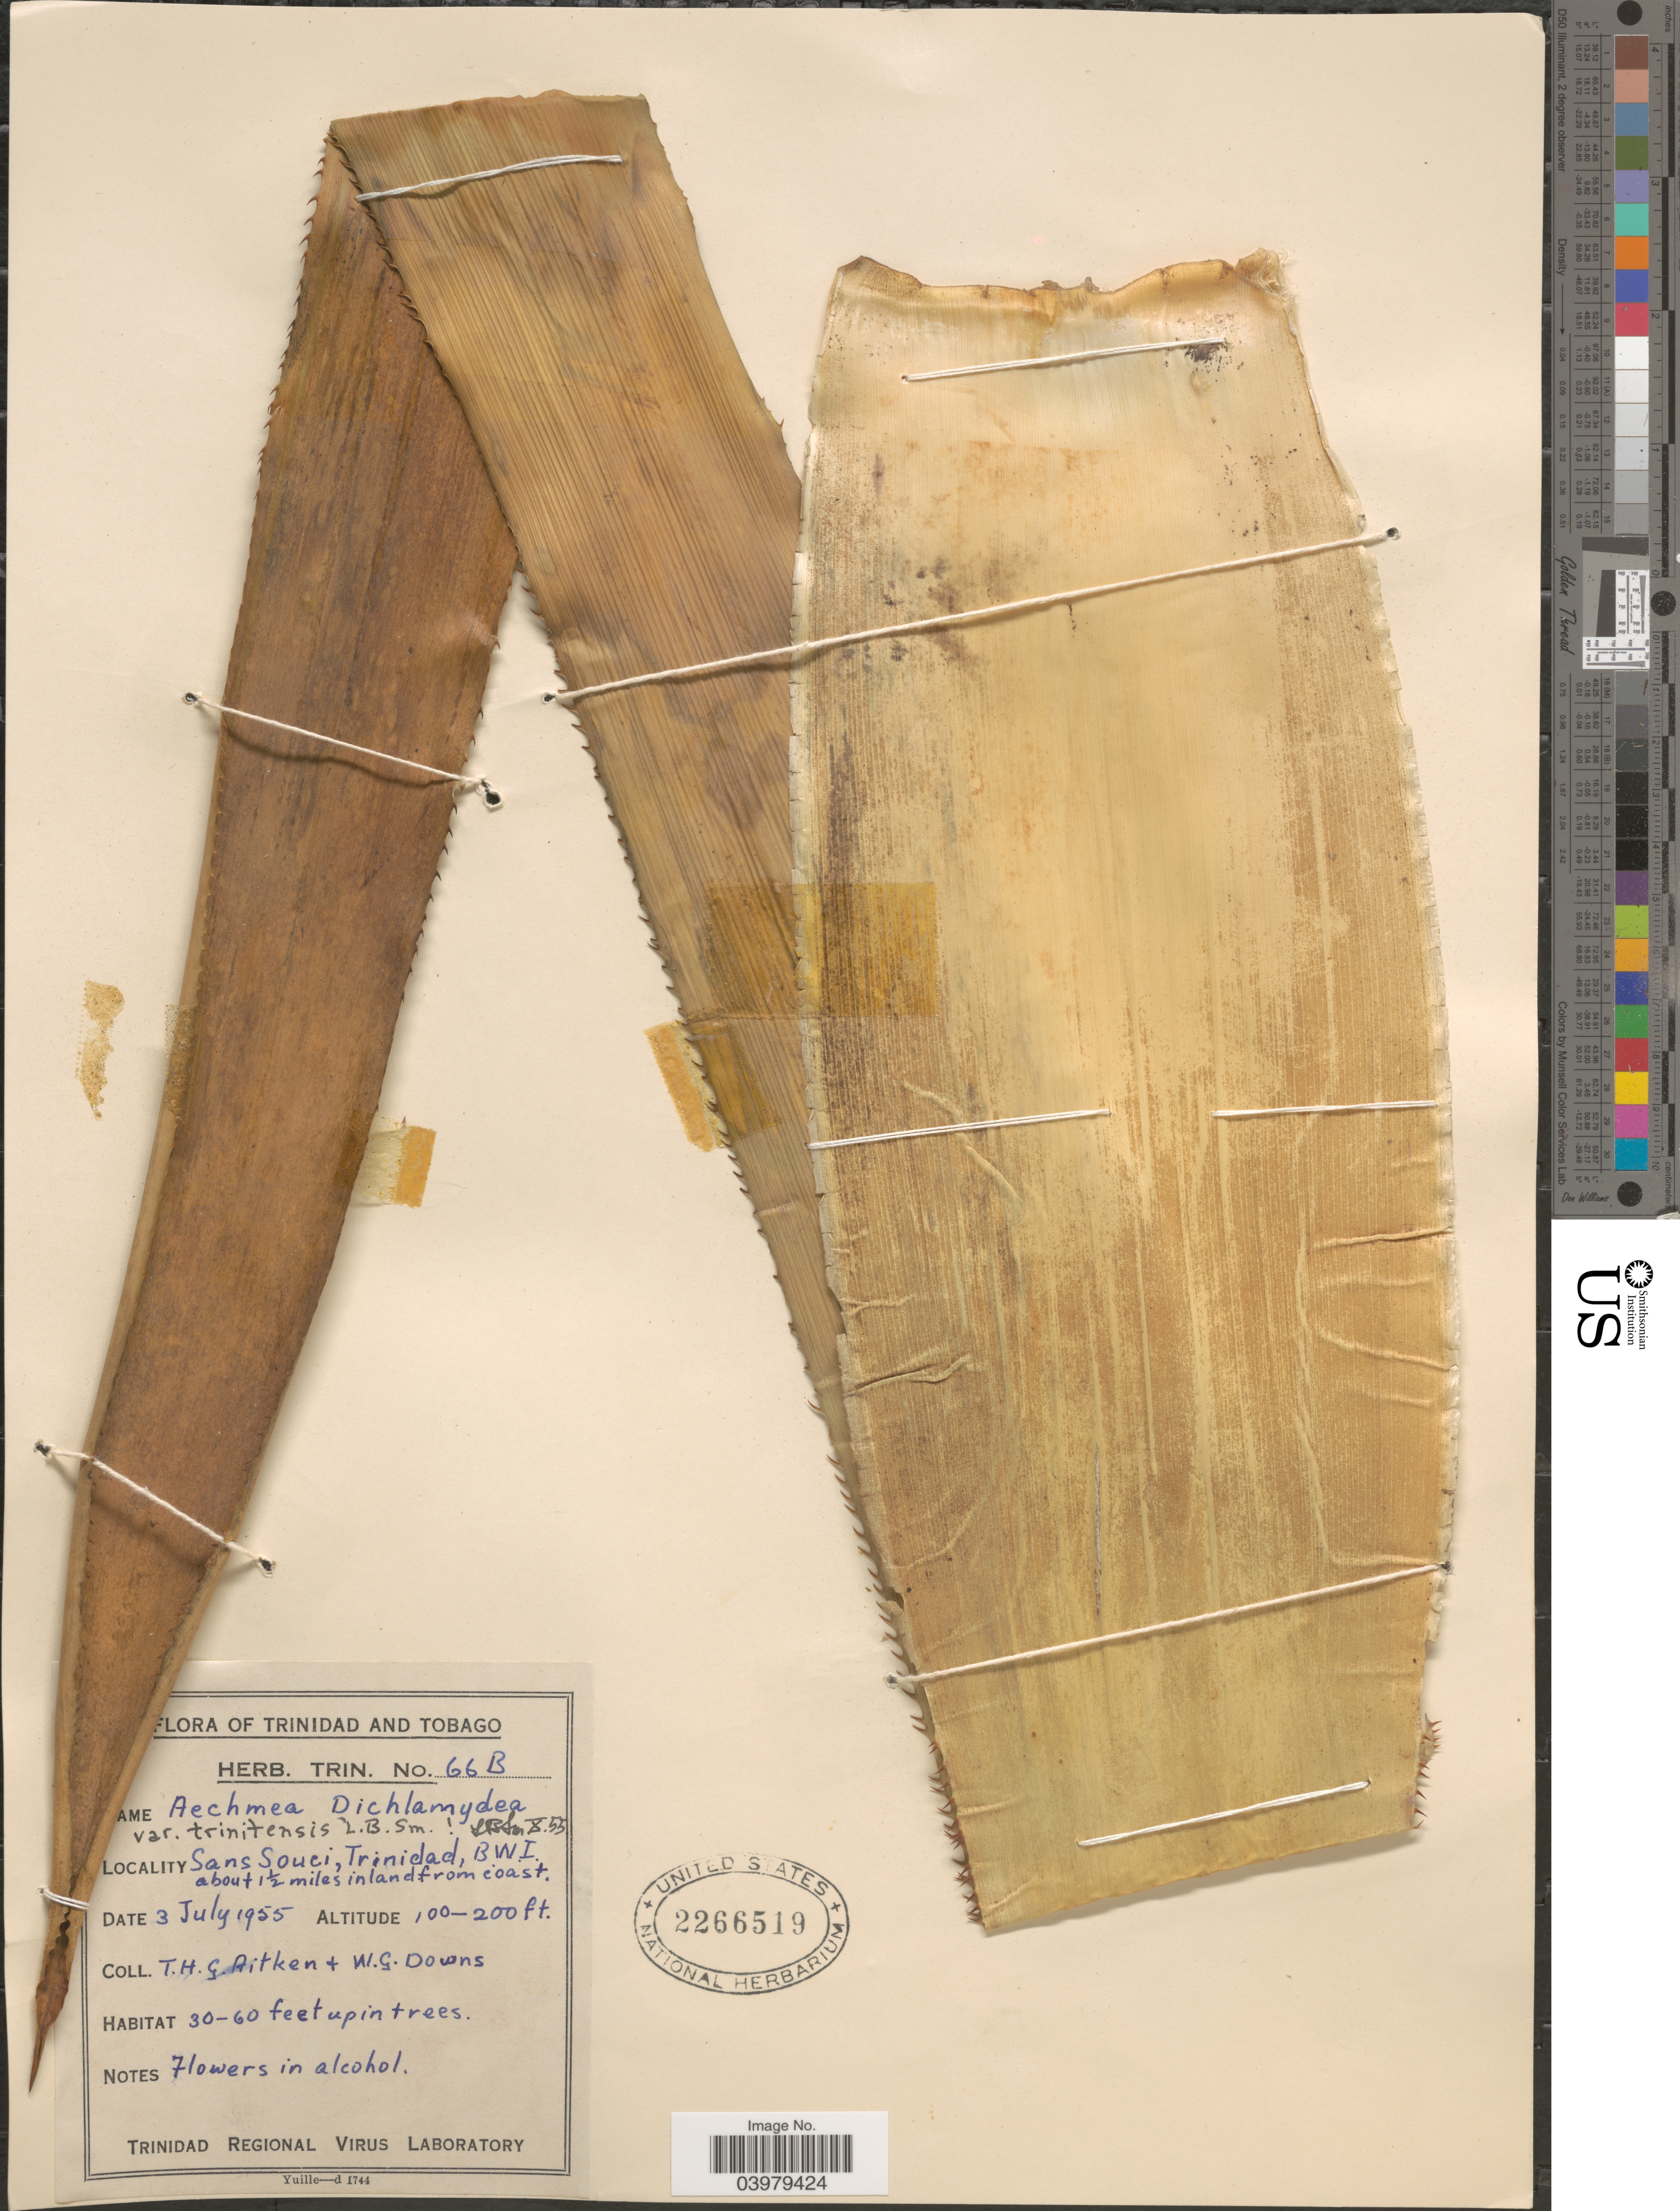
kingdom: Plantae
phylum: Tracheophyta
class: Liliopsida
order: Poales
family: Bromeliaceae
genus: Aechmea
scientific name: Aechmea dichlamydea var. trinitensis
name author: L.B. Sm.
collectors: T. Aitken & W. G. Downs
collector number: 66B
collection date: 1955-07-03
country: Trinidad and Tobago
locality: Sans Souci, Trinidad, B.W.I. about 1 ½ miles inland from coast.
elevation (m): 30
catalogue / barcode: US 2266519